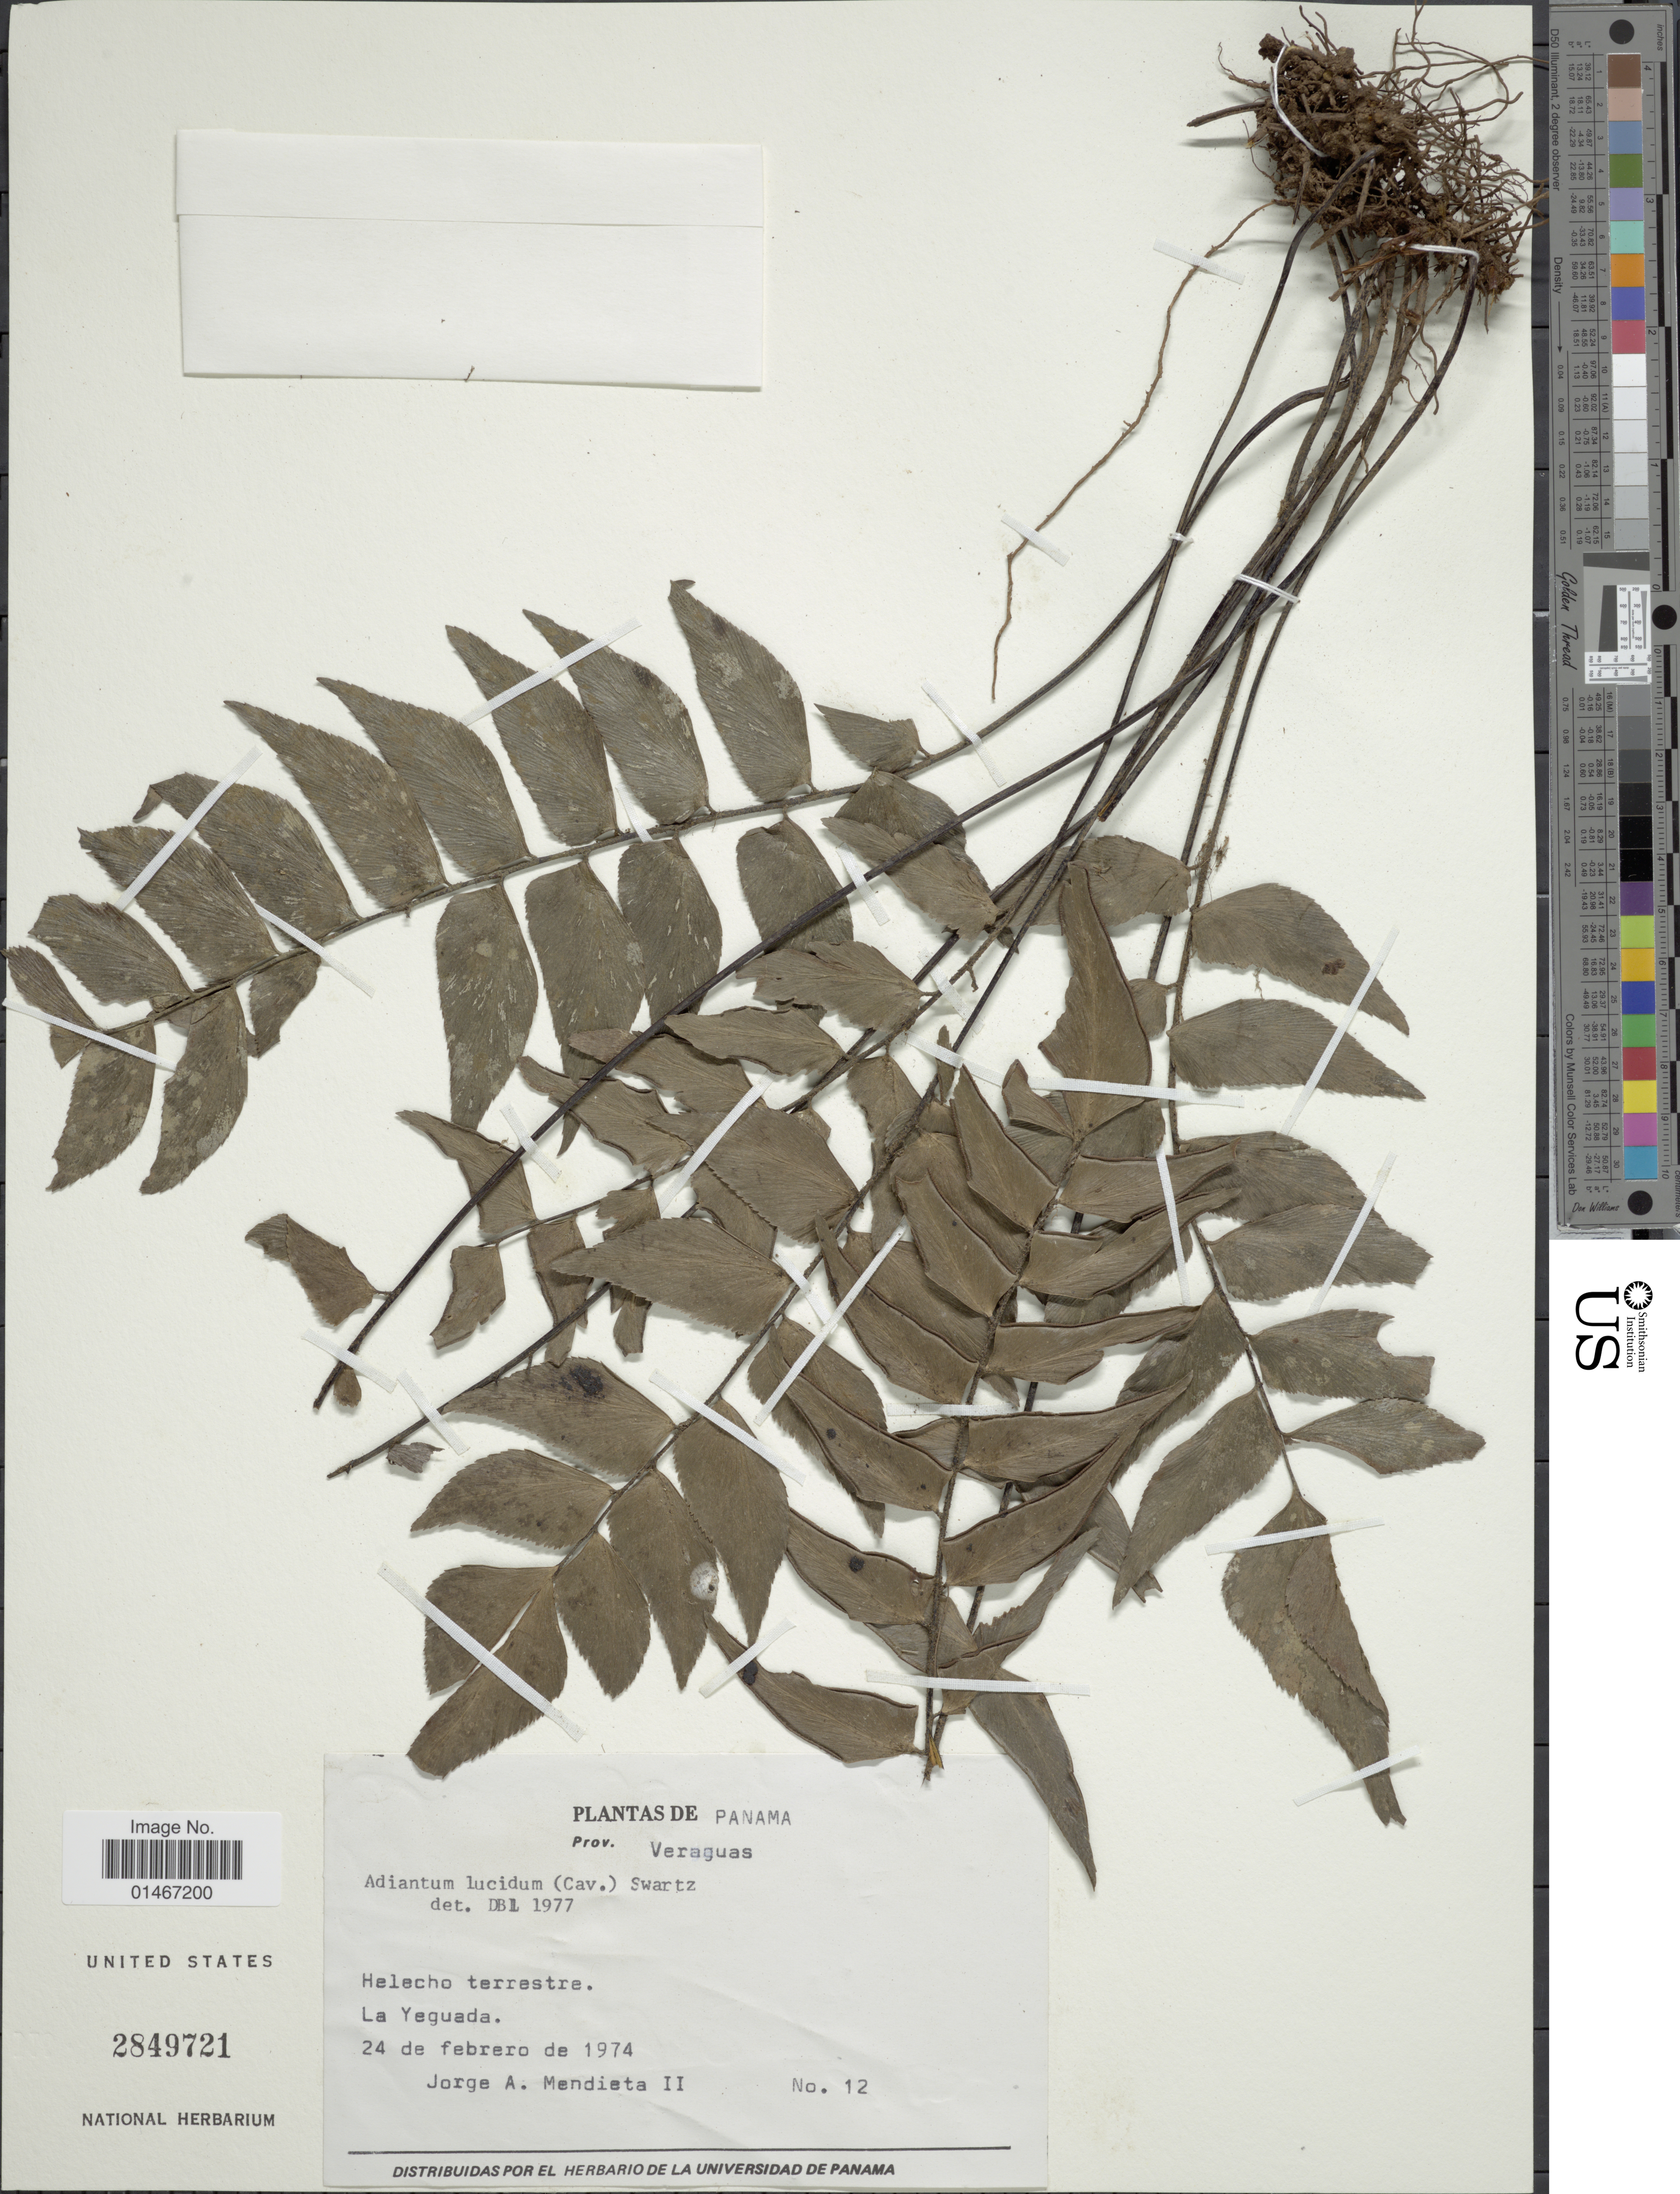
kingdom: Plantae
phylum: Tracheophyta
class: Polypodiopsida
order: Polypodiales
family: Pteridaceae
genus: Adiantum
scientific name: Adiantum lucidum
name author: (Cav.) Sw.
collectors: J. Mendieta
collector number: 12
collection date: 1974-02-24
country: Panama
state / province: Veraguas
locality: Prov. Veraguas. La Yeguada.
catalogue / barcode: US 2849721